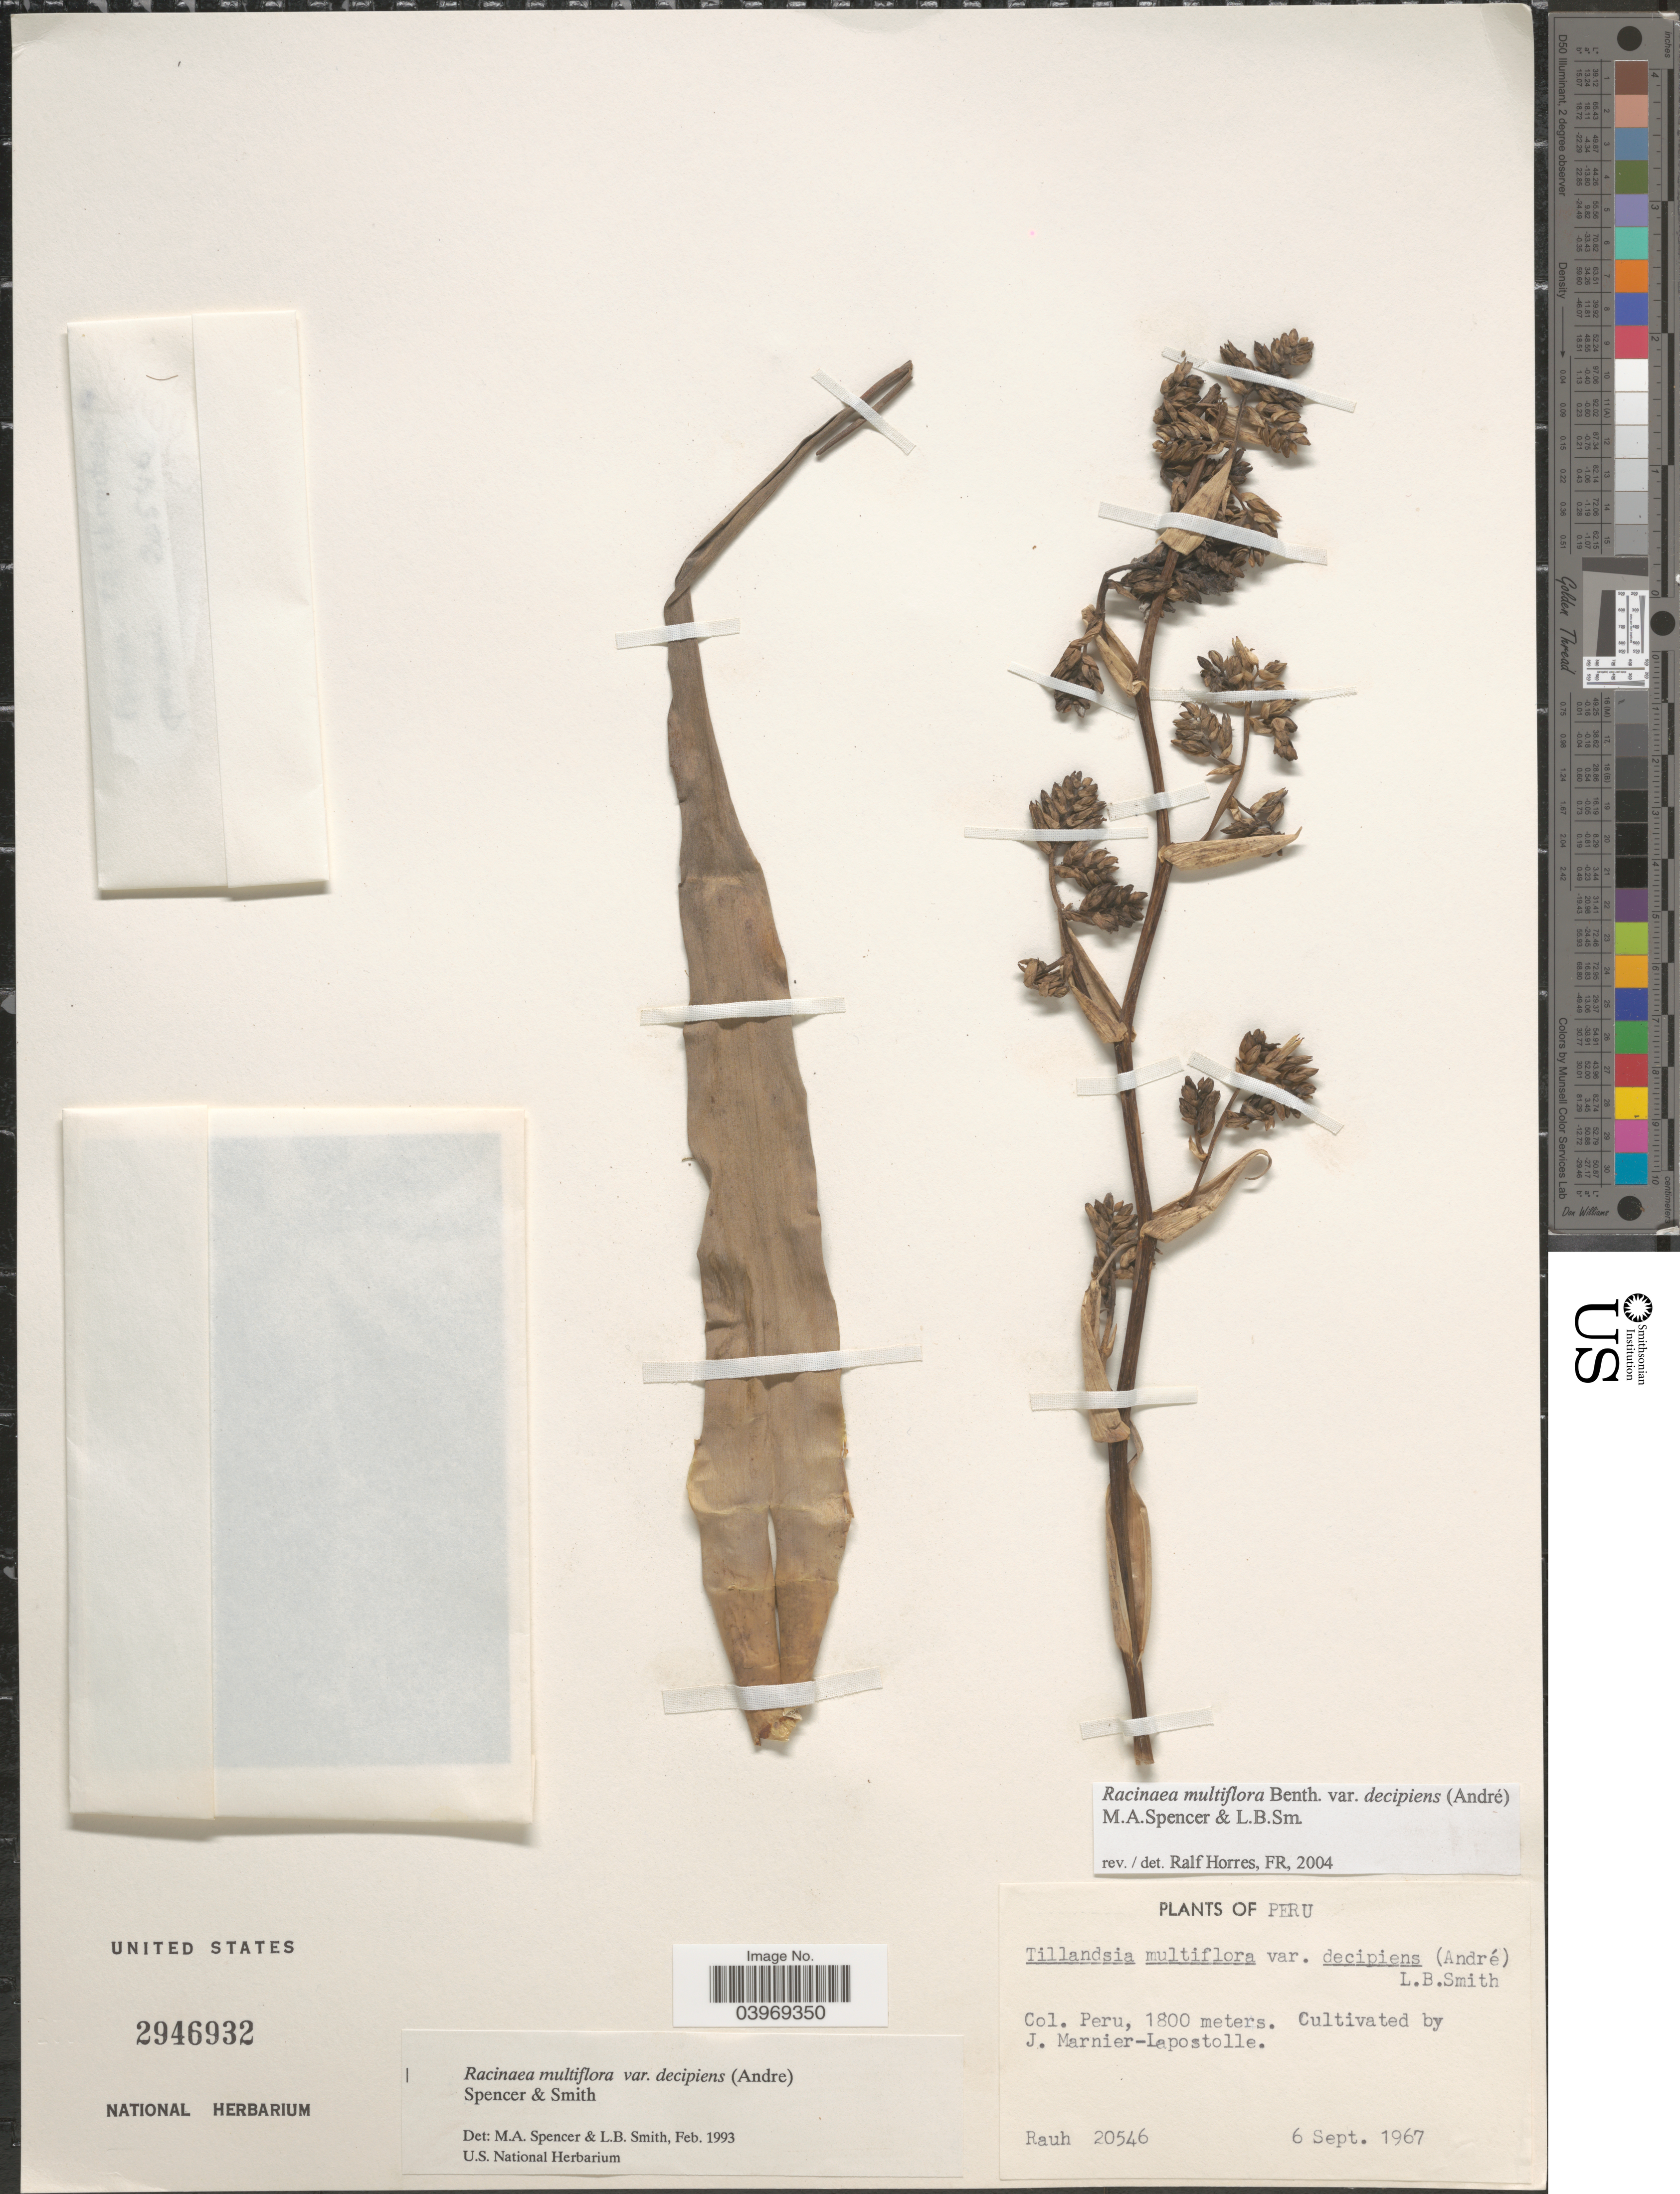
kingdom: Plantae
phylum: Tracheophyta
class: Liliopsida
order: Poales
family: Bromeliaceae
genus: Racinaea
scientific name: Racinaea multiflora var. decipiens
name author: (André) M.A. Spencer & L.B. Sm.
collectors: -. Rauh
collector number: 20546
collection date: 1967-09-06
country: Peru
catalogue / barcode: US 2946932